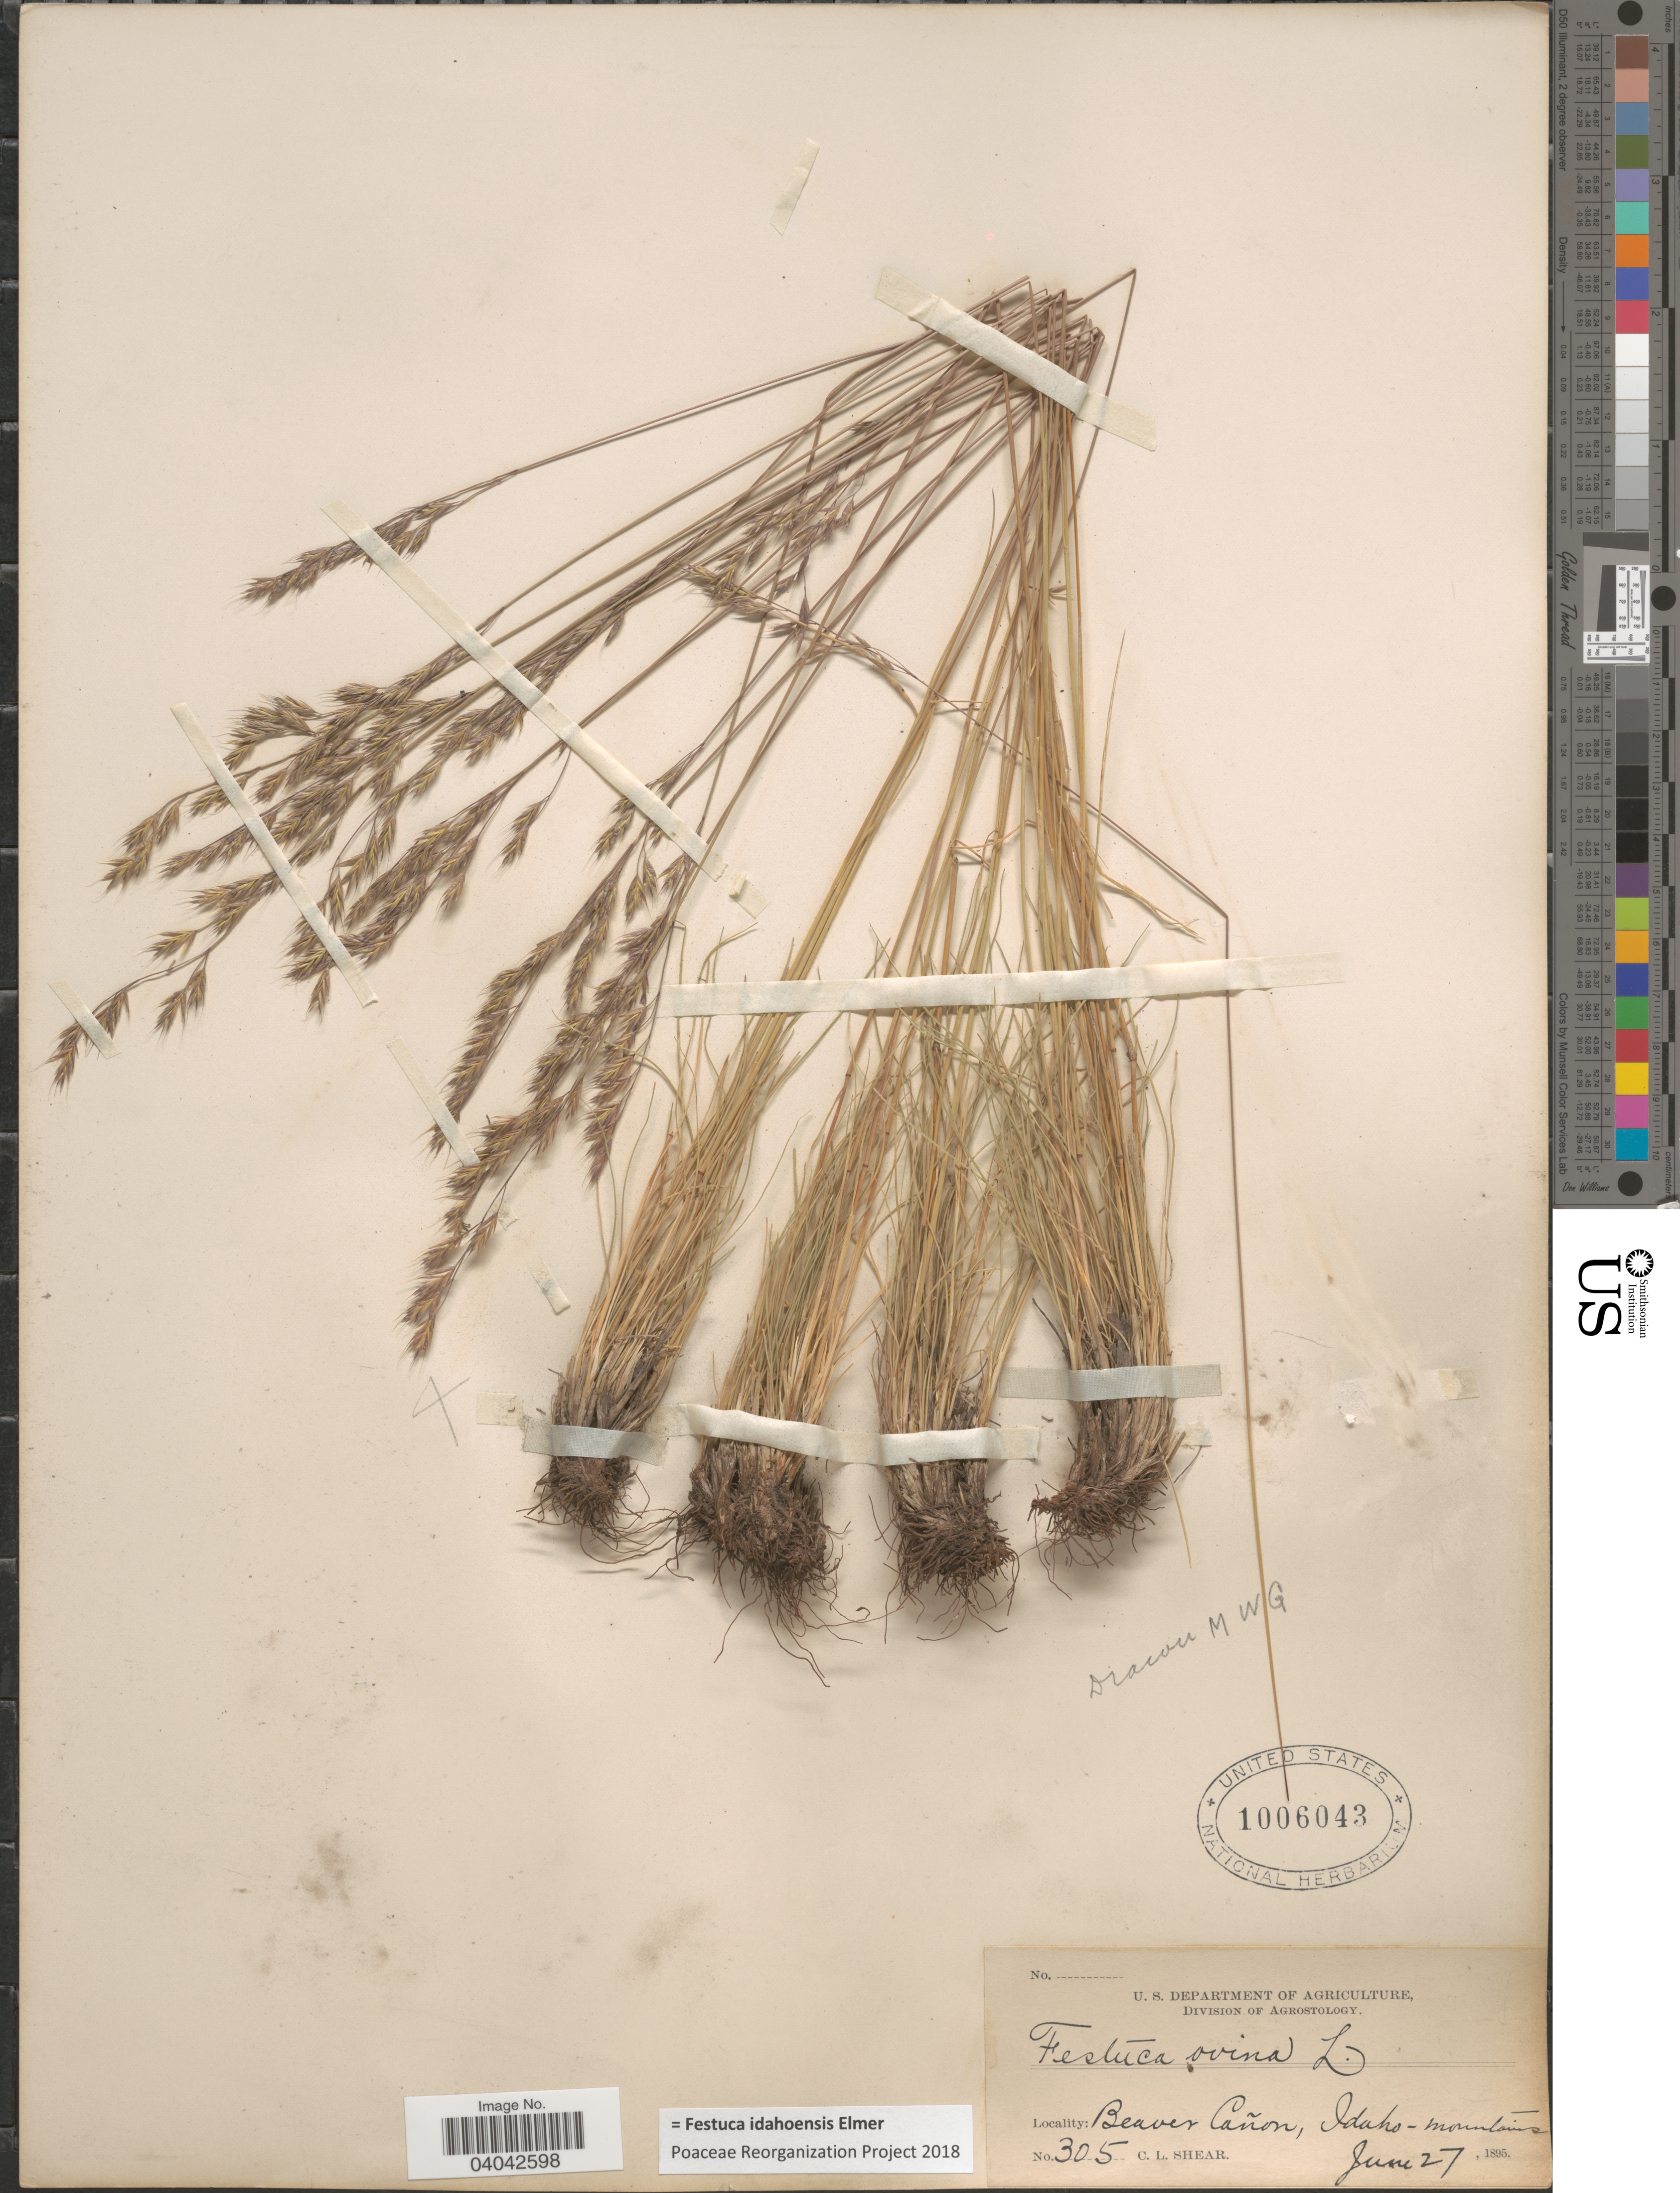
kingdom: Plantae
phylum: Tracheophyta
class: Liliopsida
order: Poales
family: Poaceae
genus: Festuca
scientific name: Festuca idahoensis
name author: Elmer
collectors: C. L. Shear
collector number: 305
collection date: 1895-06-27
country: United States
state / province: Idaho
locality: Beaver Cañon, Idaho-mountains.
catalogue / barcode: US 1006043